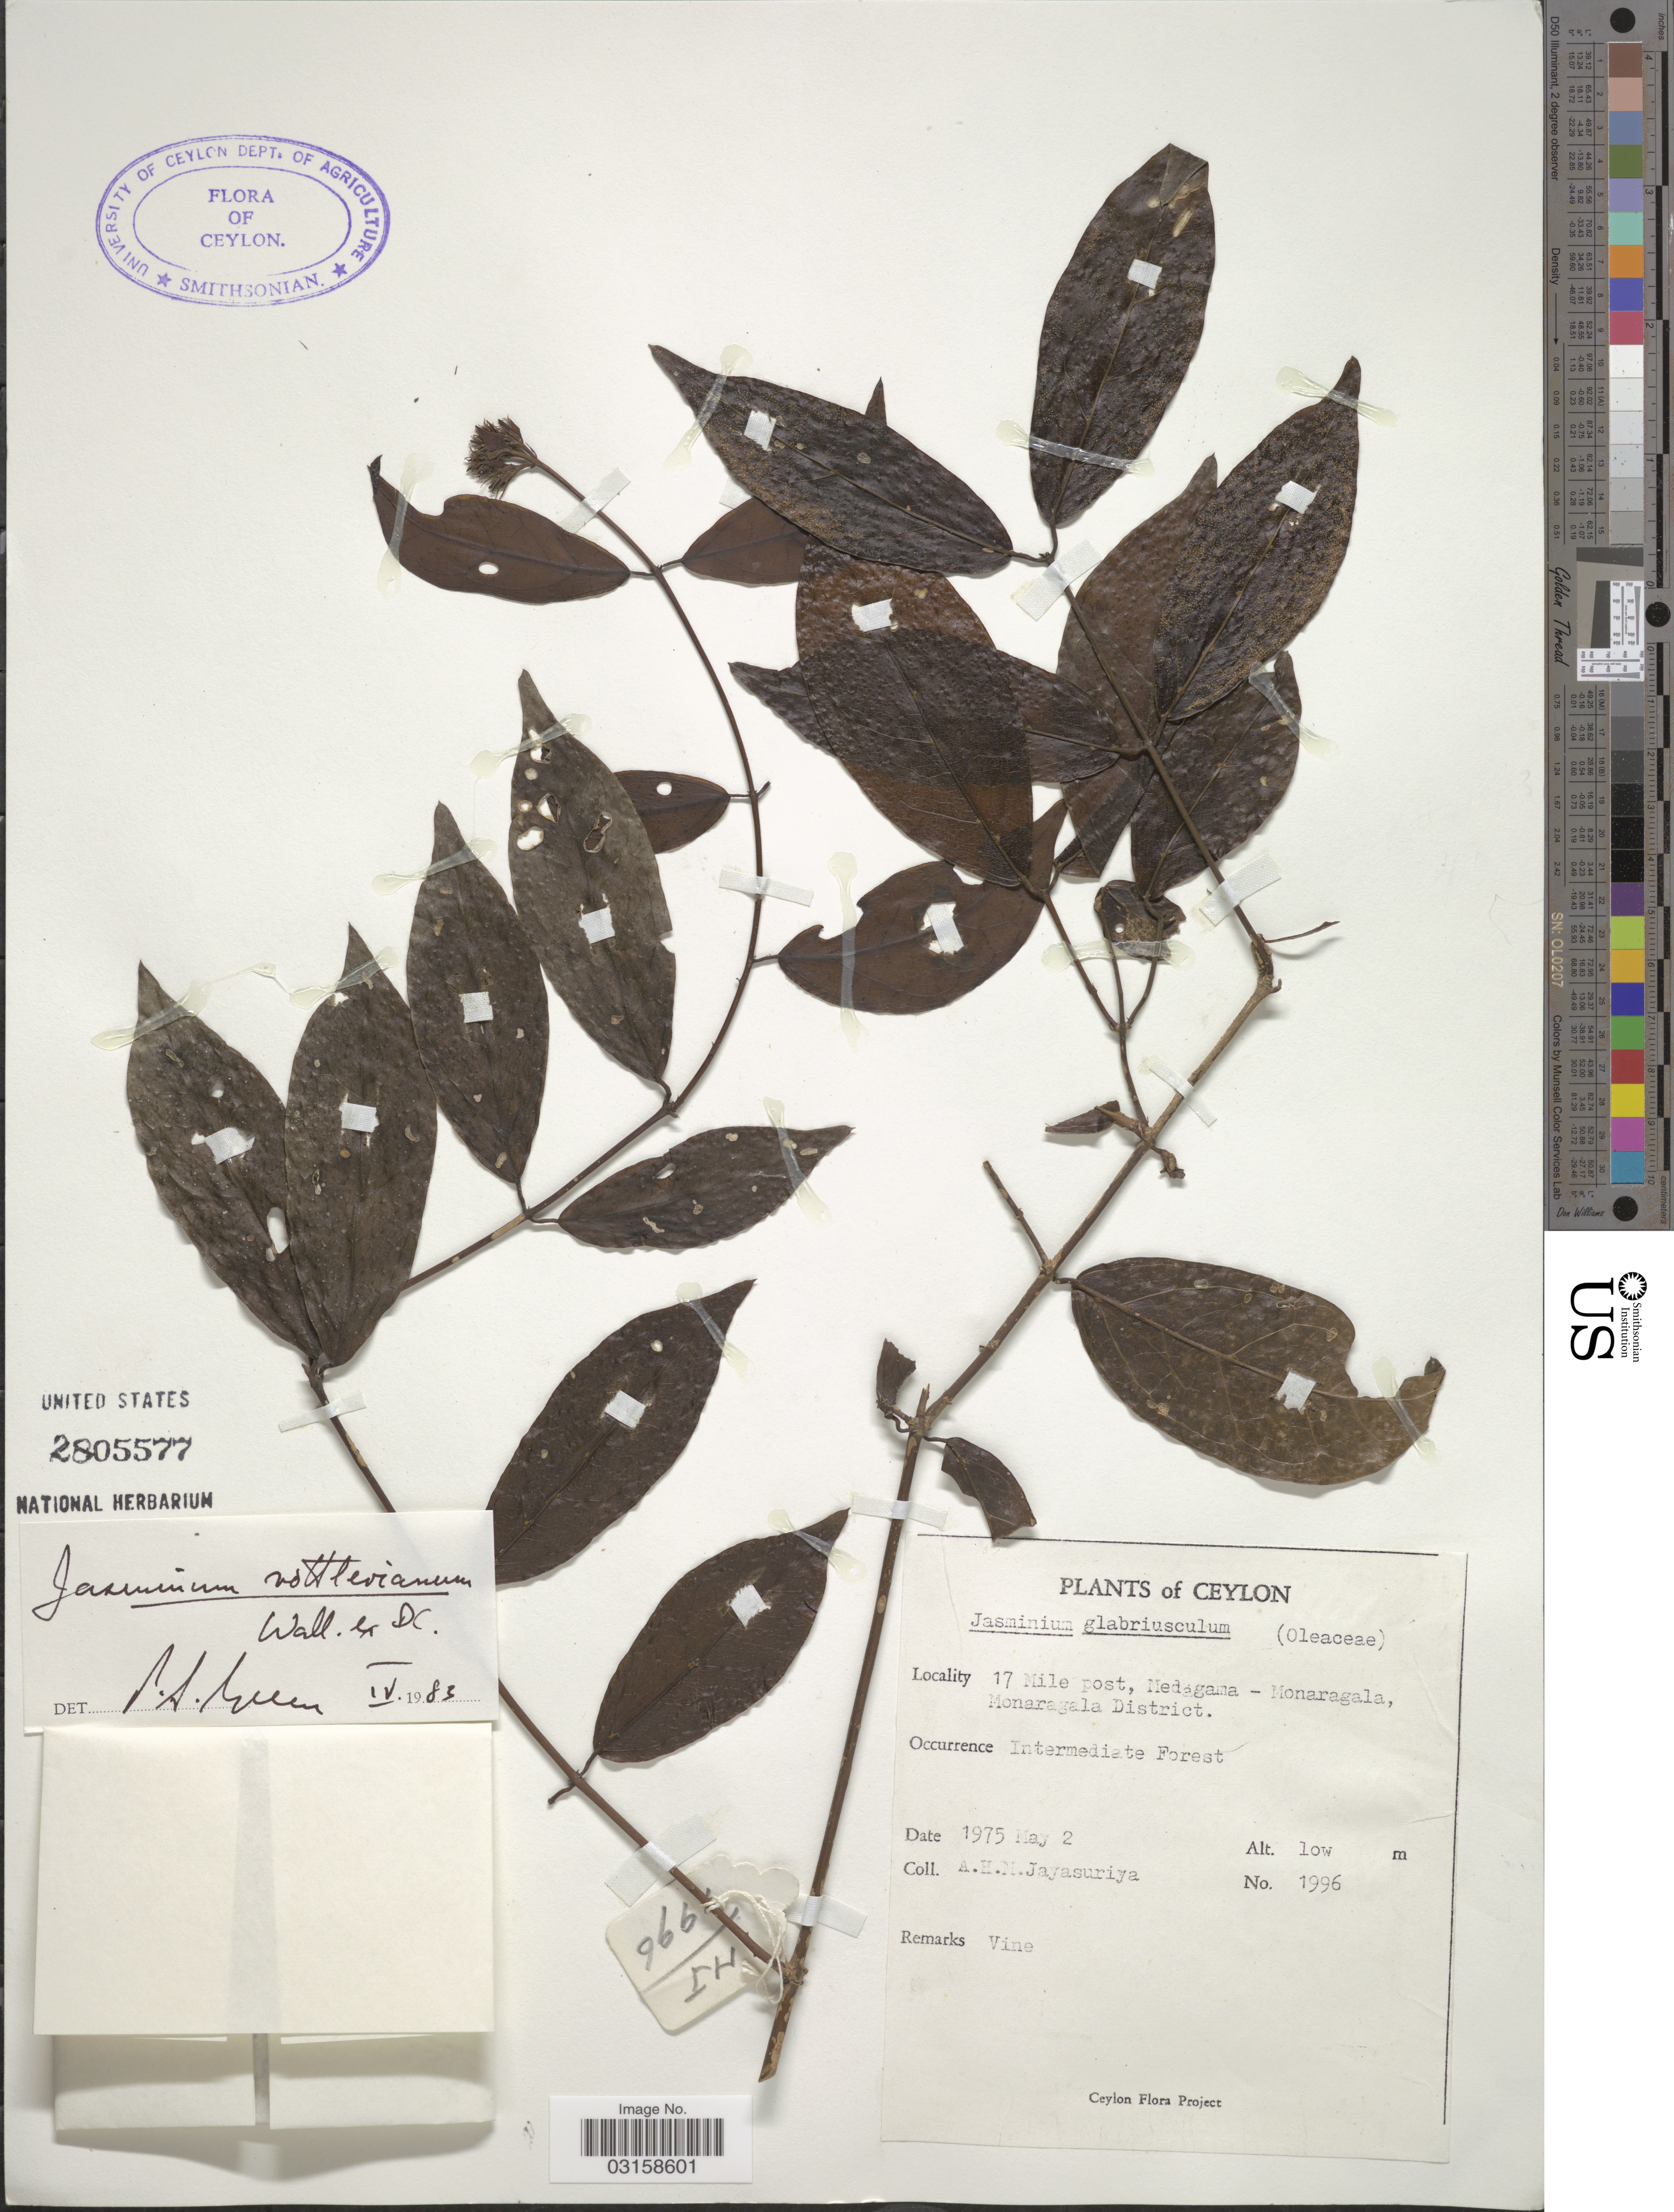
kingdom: Plantae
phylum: Tracheophyta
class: Magnoliopsida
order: Lamiales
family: Oleaceae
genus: Jasminum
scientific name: Jasminum rottlerianum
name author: Wall. ex DC.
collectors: A. H. Jayasuriya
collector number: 1996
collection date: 1975-05-02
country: Sri Lanka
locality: Ceylon. 17 Mile post, Medagama - Monaragala, Monaragala District.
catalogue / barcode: US 2805577